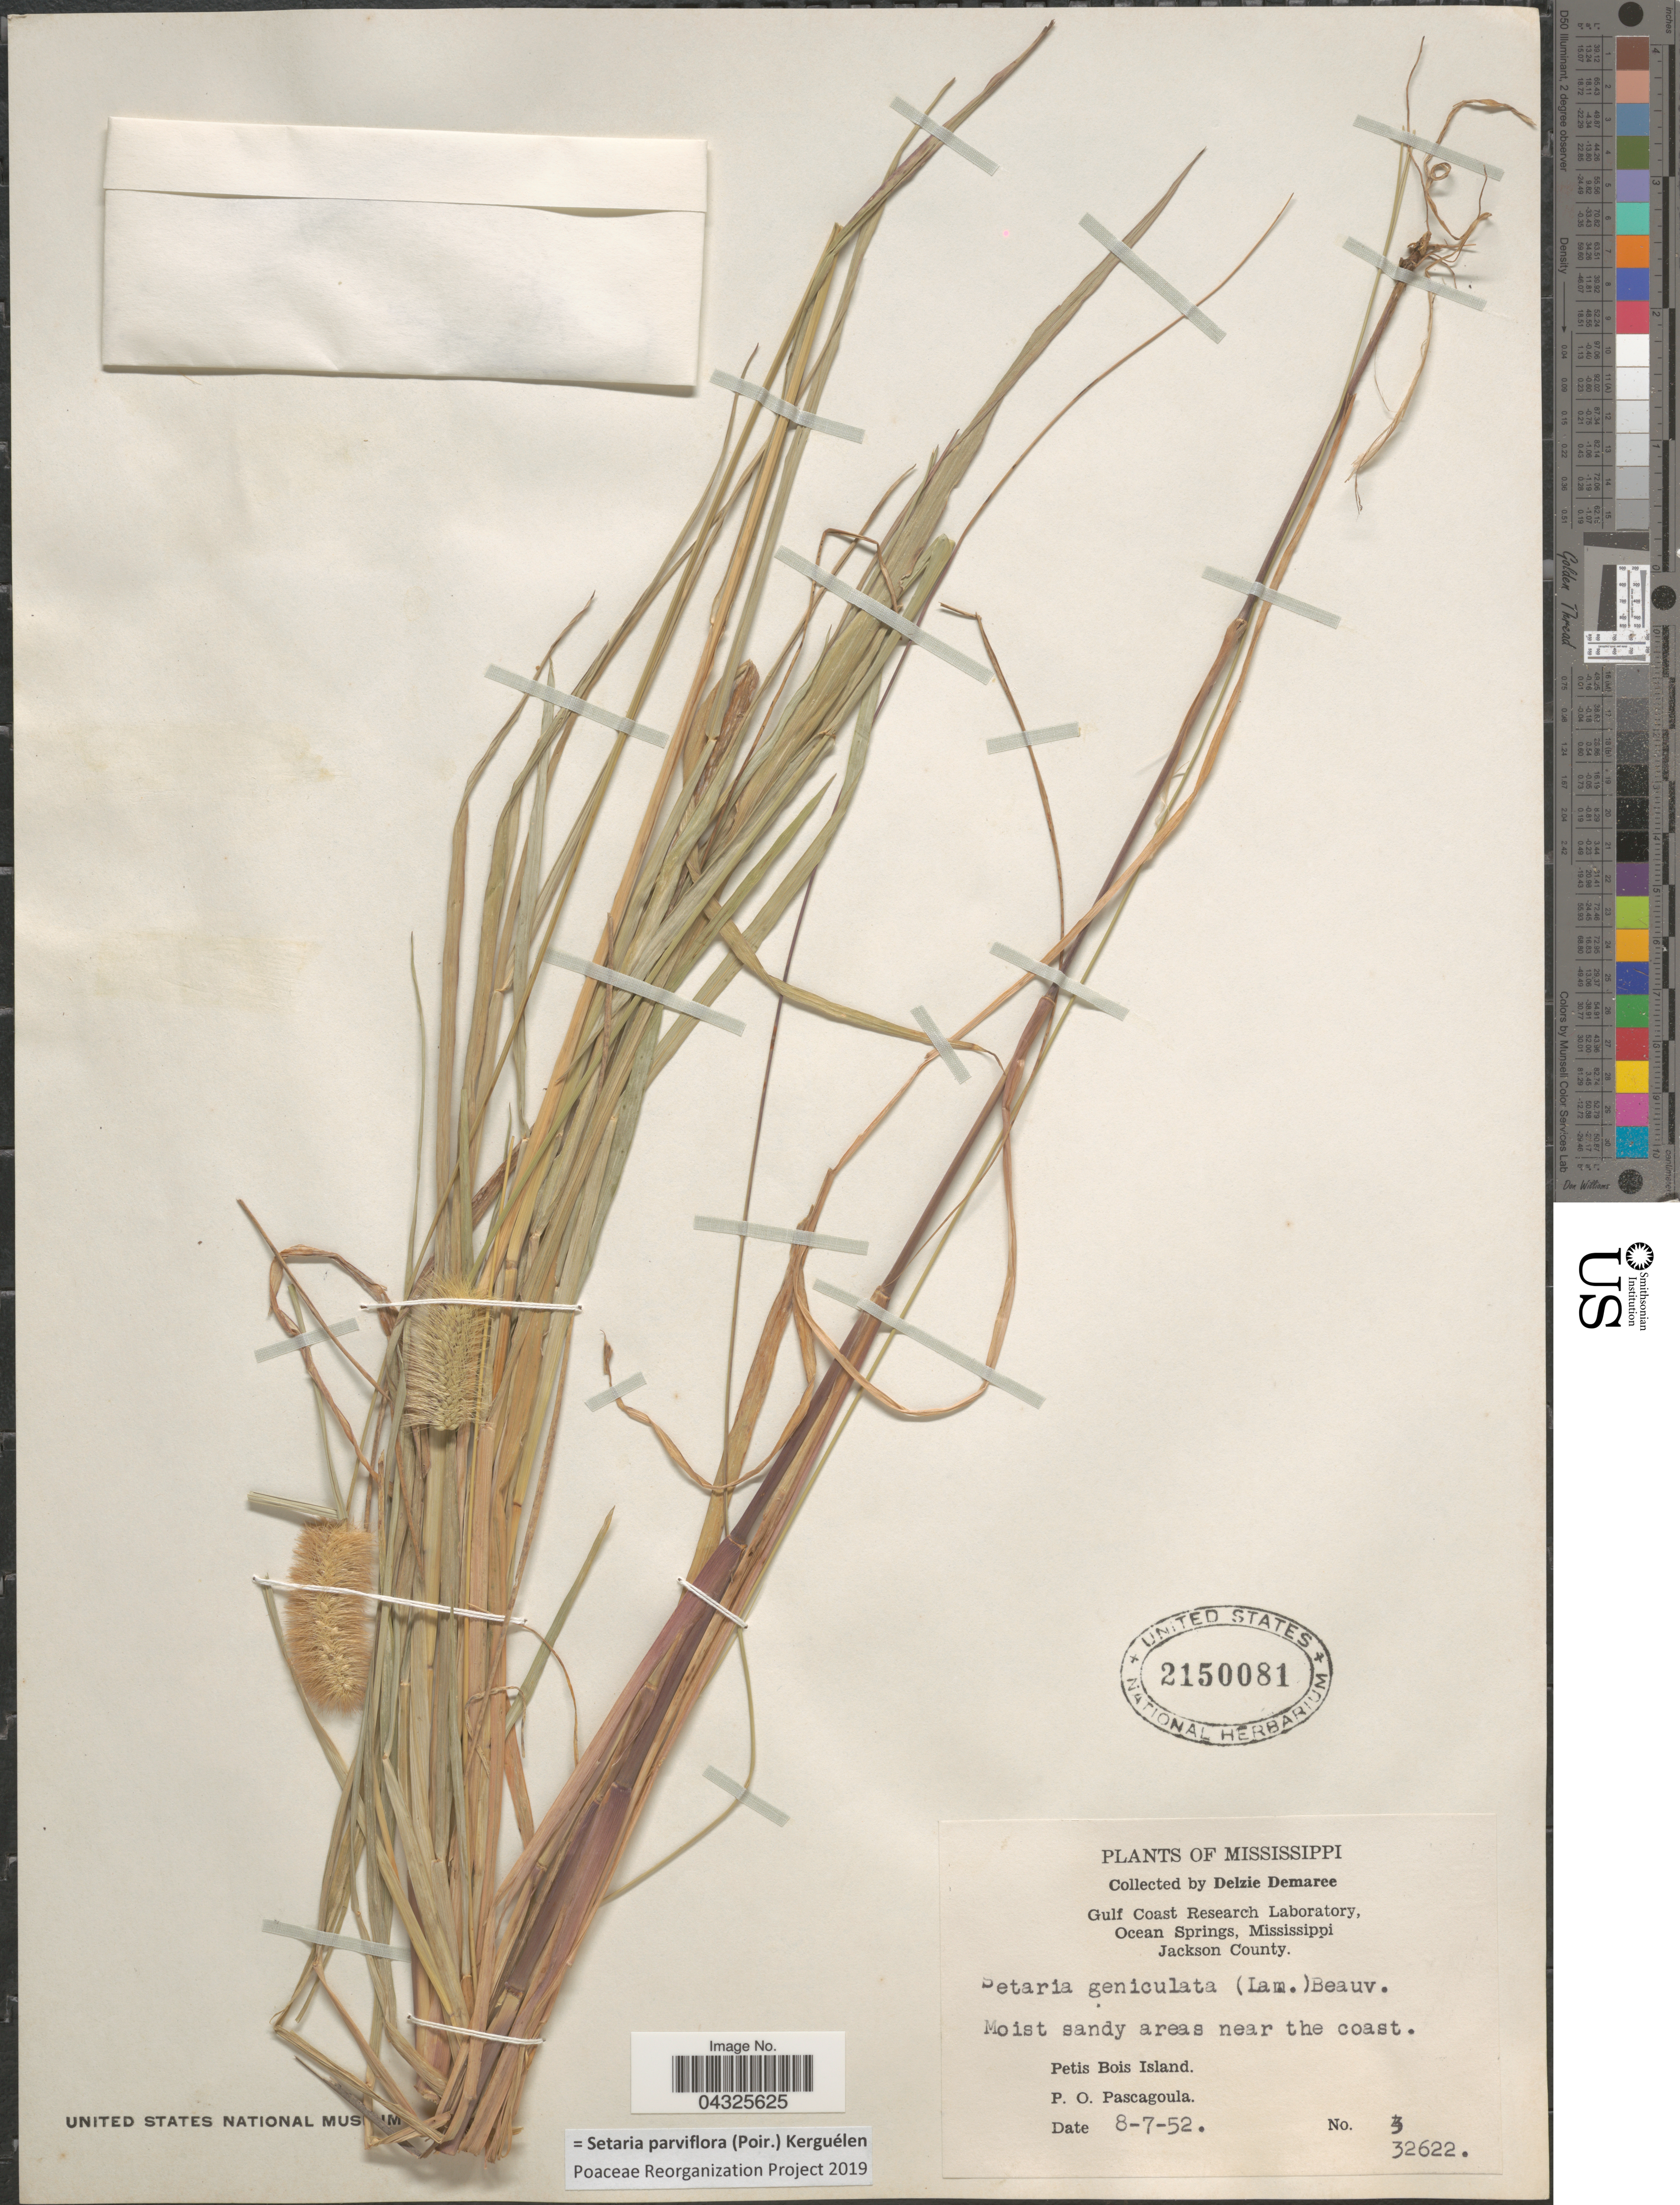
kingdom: Plantae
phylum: Tracheophyta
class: Liliopsida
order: Poales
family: Poaceae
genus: Setaria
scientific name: Setaria parviflora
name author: (Poir.) Kerguélen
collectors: D. Demaree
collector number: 32622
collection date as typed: Transcribed d/m/y: 7/8/52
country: United States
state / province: Mississippi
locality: Gulf Coast Research Laboratory. George County. Petis Bois Island. P.O. Pascagoula.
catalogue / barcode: US 2150081